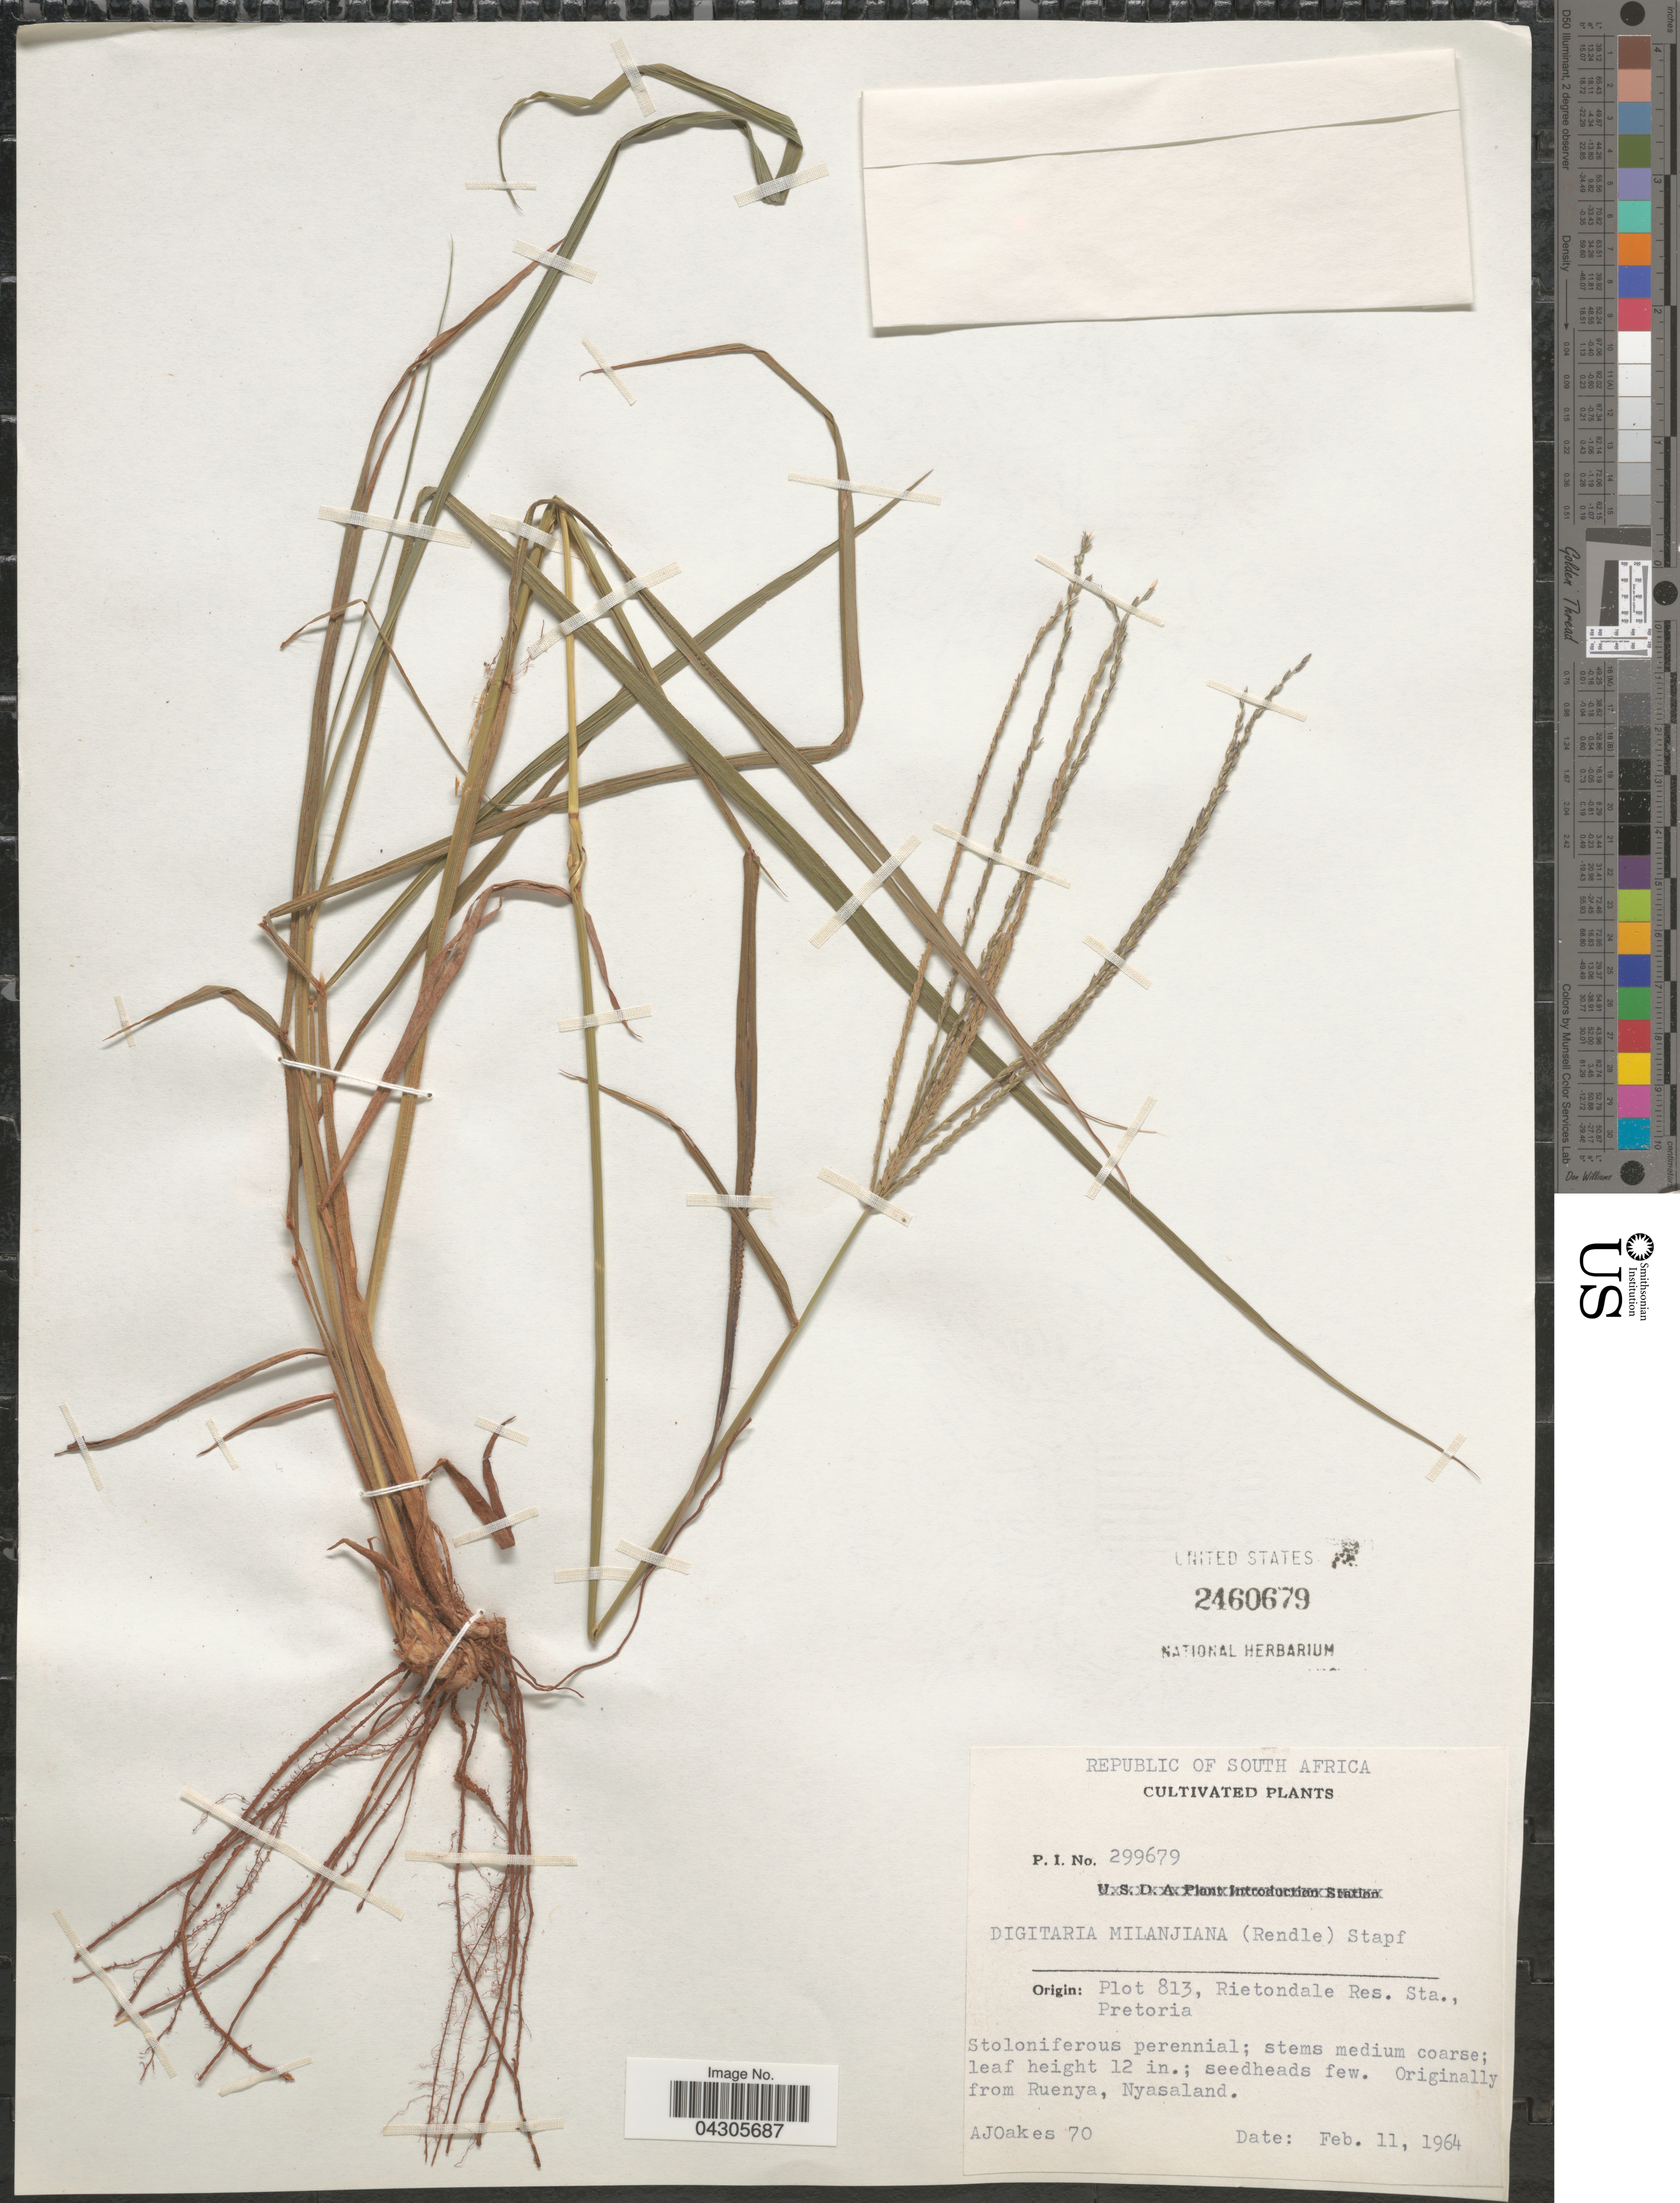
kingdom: Plantae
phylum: Tracheophyta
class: Liliopsida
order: Poales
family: Poaceae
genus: Digitaria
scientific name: Digitaria milanjiana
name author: (Rendle) Stapf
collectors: A. Oakes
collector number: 70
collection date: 1964-02-11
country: South Africa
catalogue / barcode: US 2460679